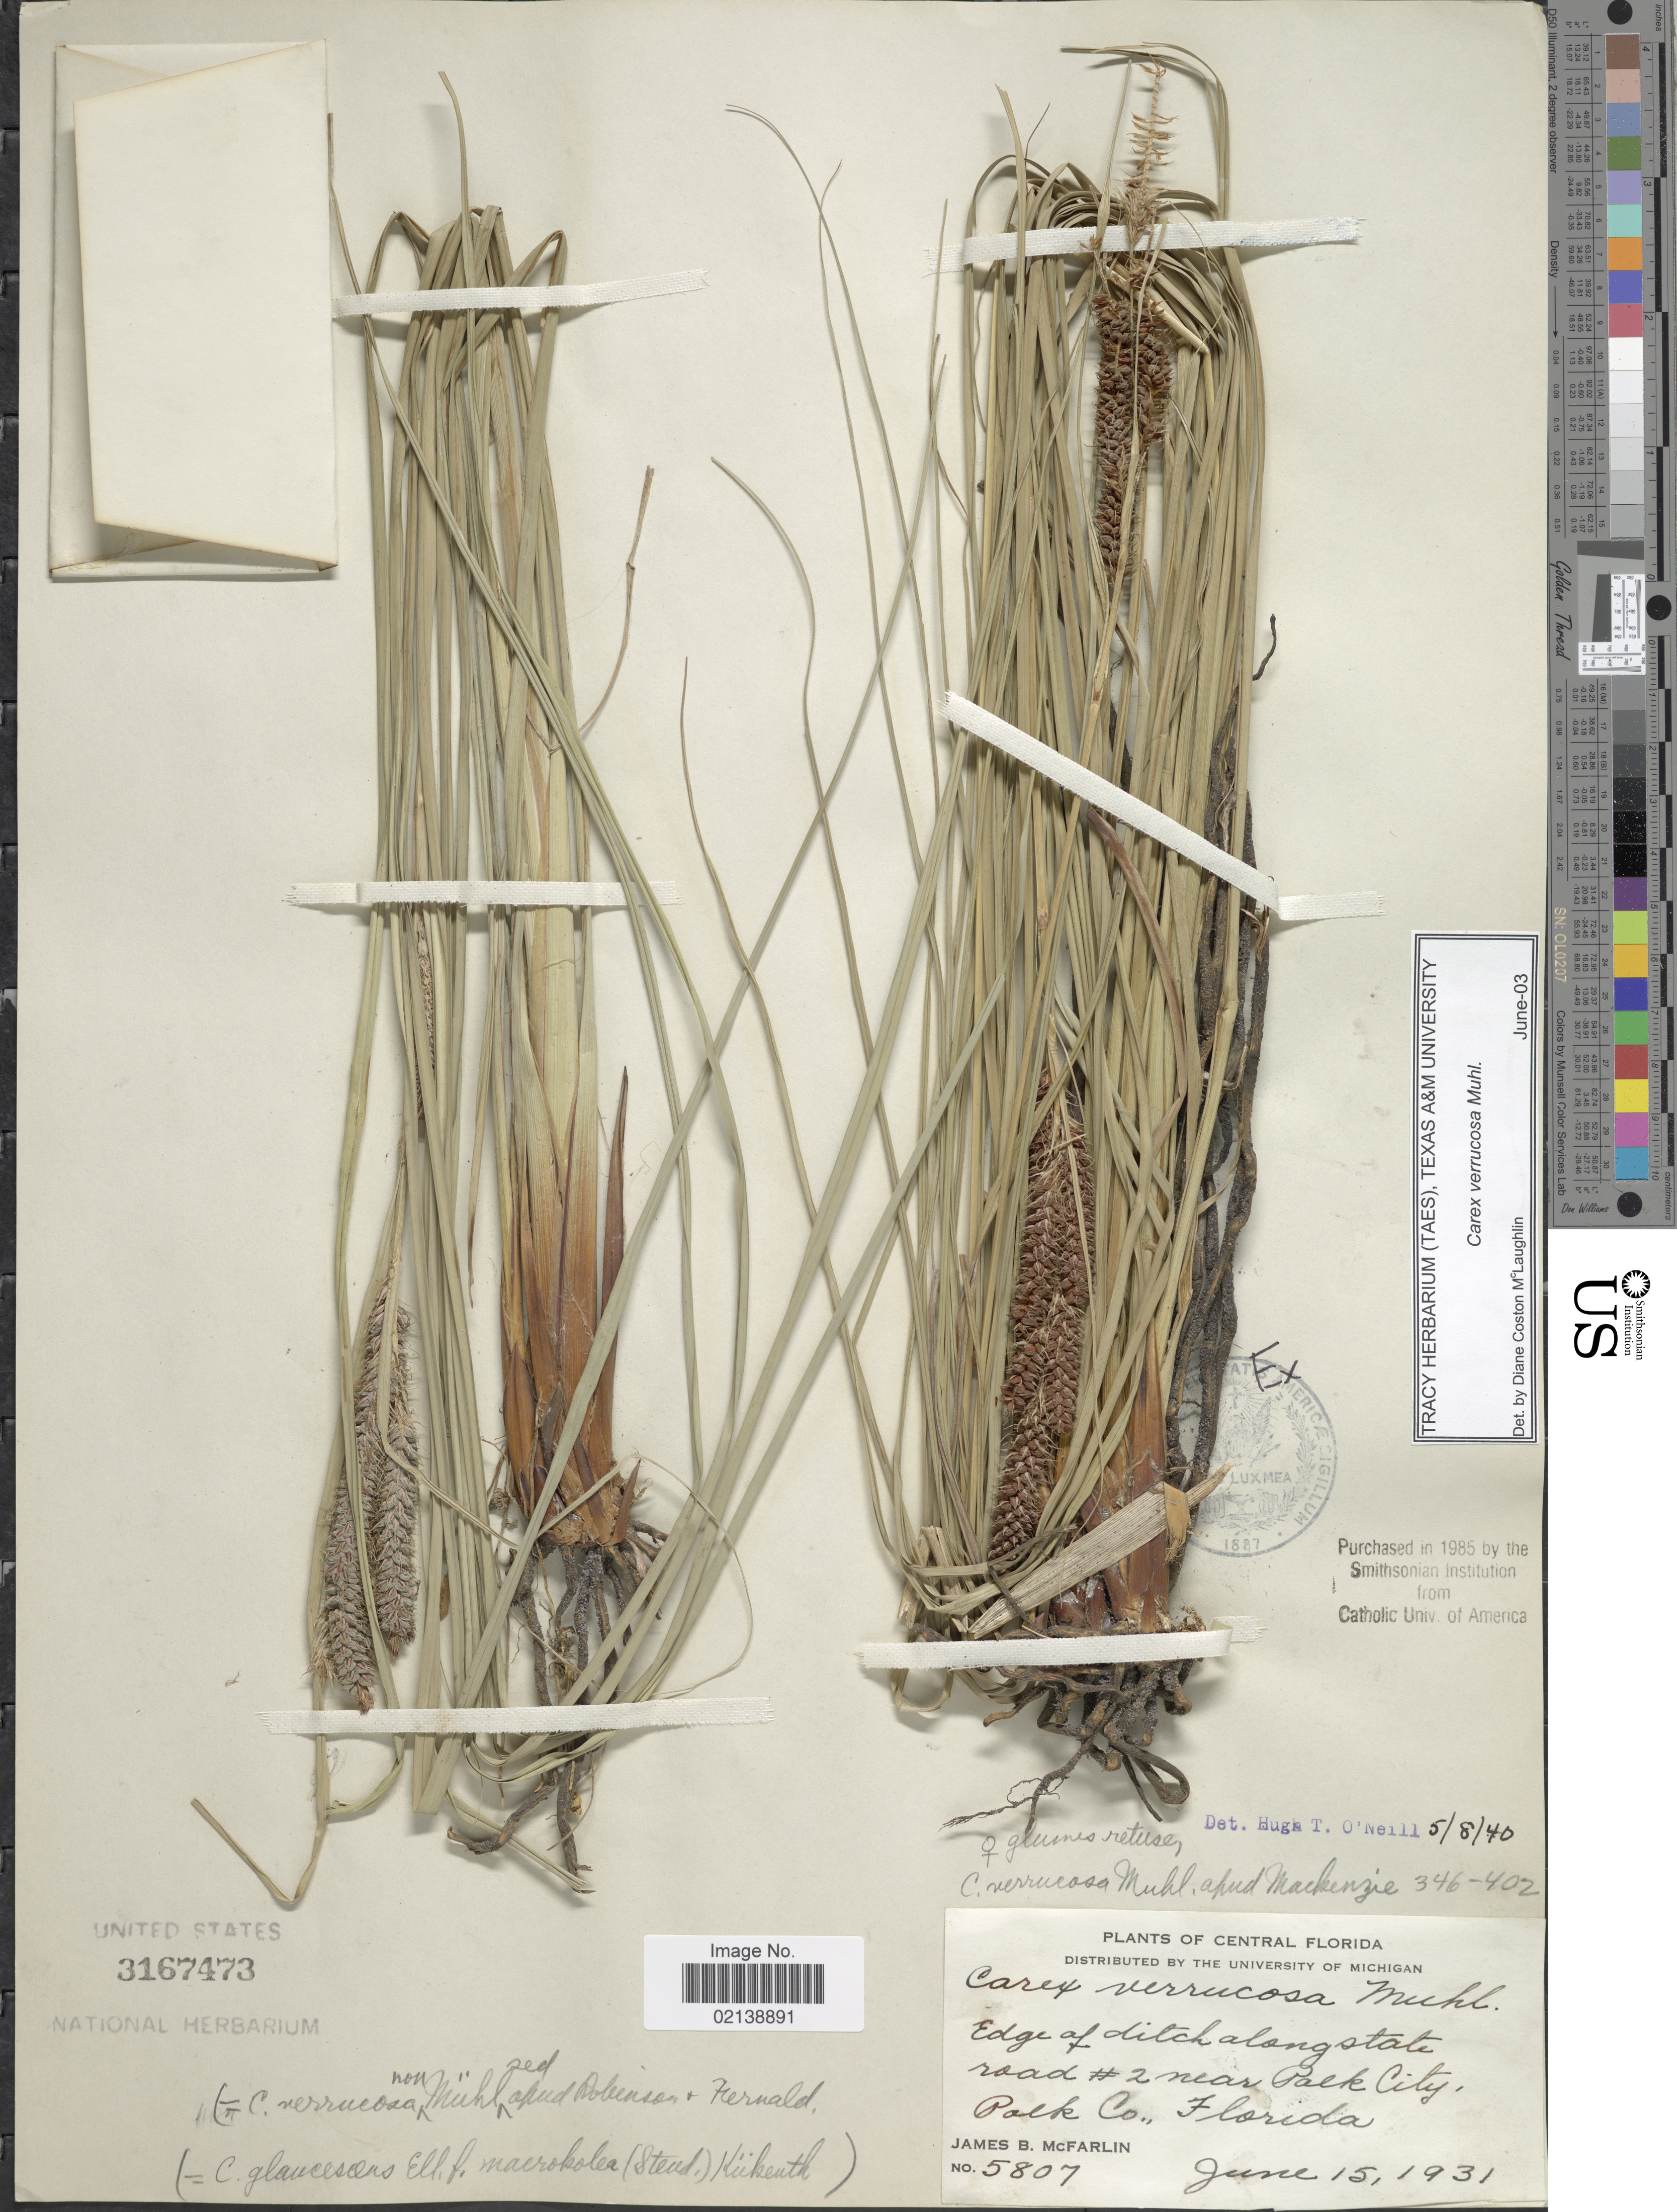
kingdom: Plantae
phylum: Tracheophyta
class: Liliopsida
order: Poales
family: Cyperaceae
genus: Carex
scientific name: Carex verrucosa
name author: Muhl.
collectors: J. McFarlin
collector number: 5807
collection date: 1931-06-15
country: United States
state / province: Florida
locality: Central Florida, Edge of ditch along state road #2 near Polk City, Polk Co.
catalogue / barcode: US 3167473